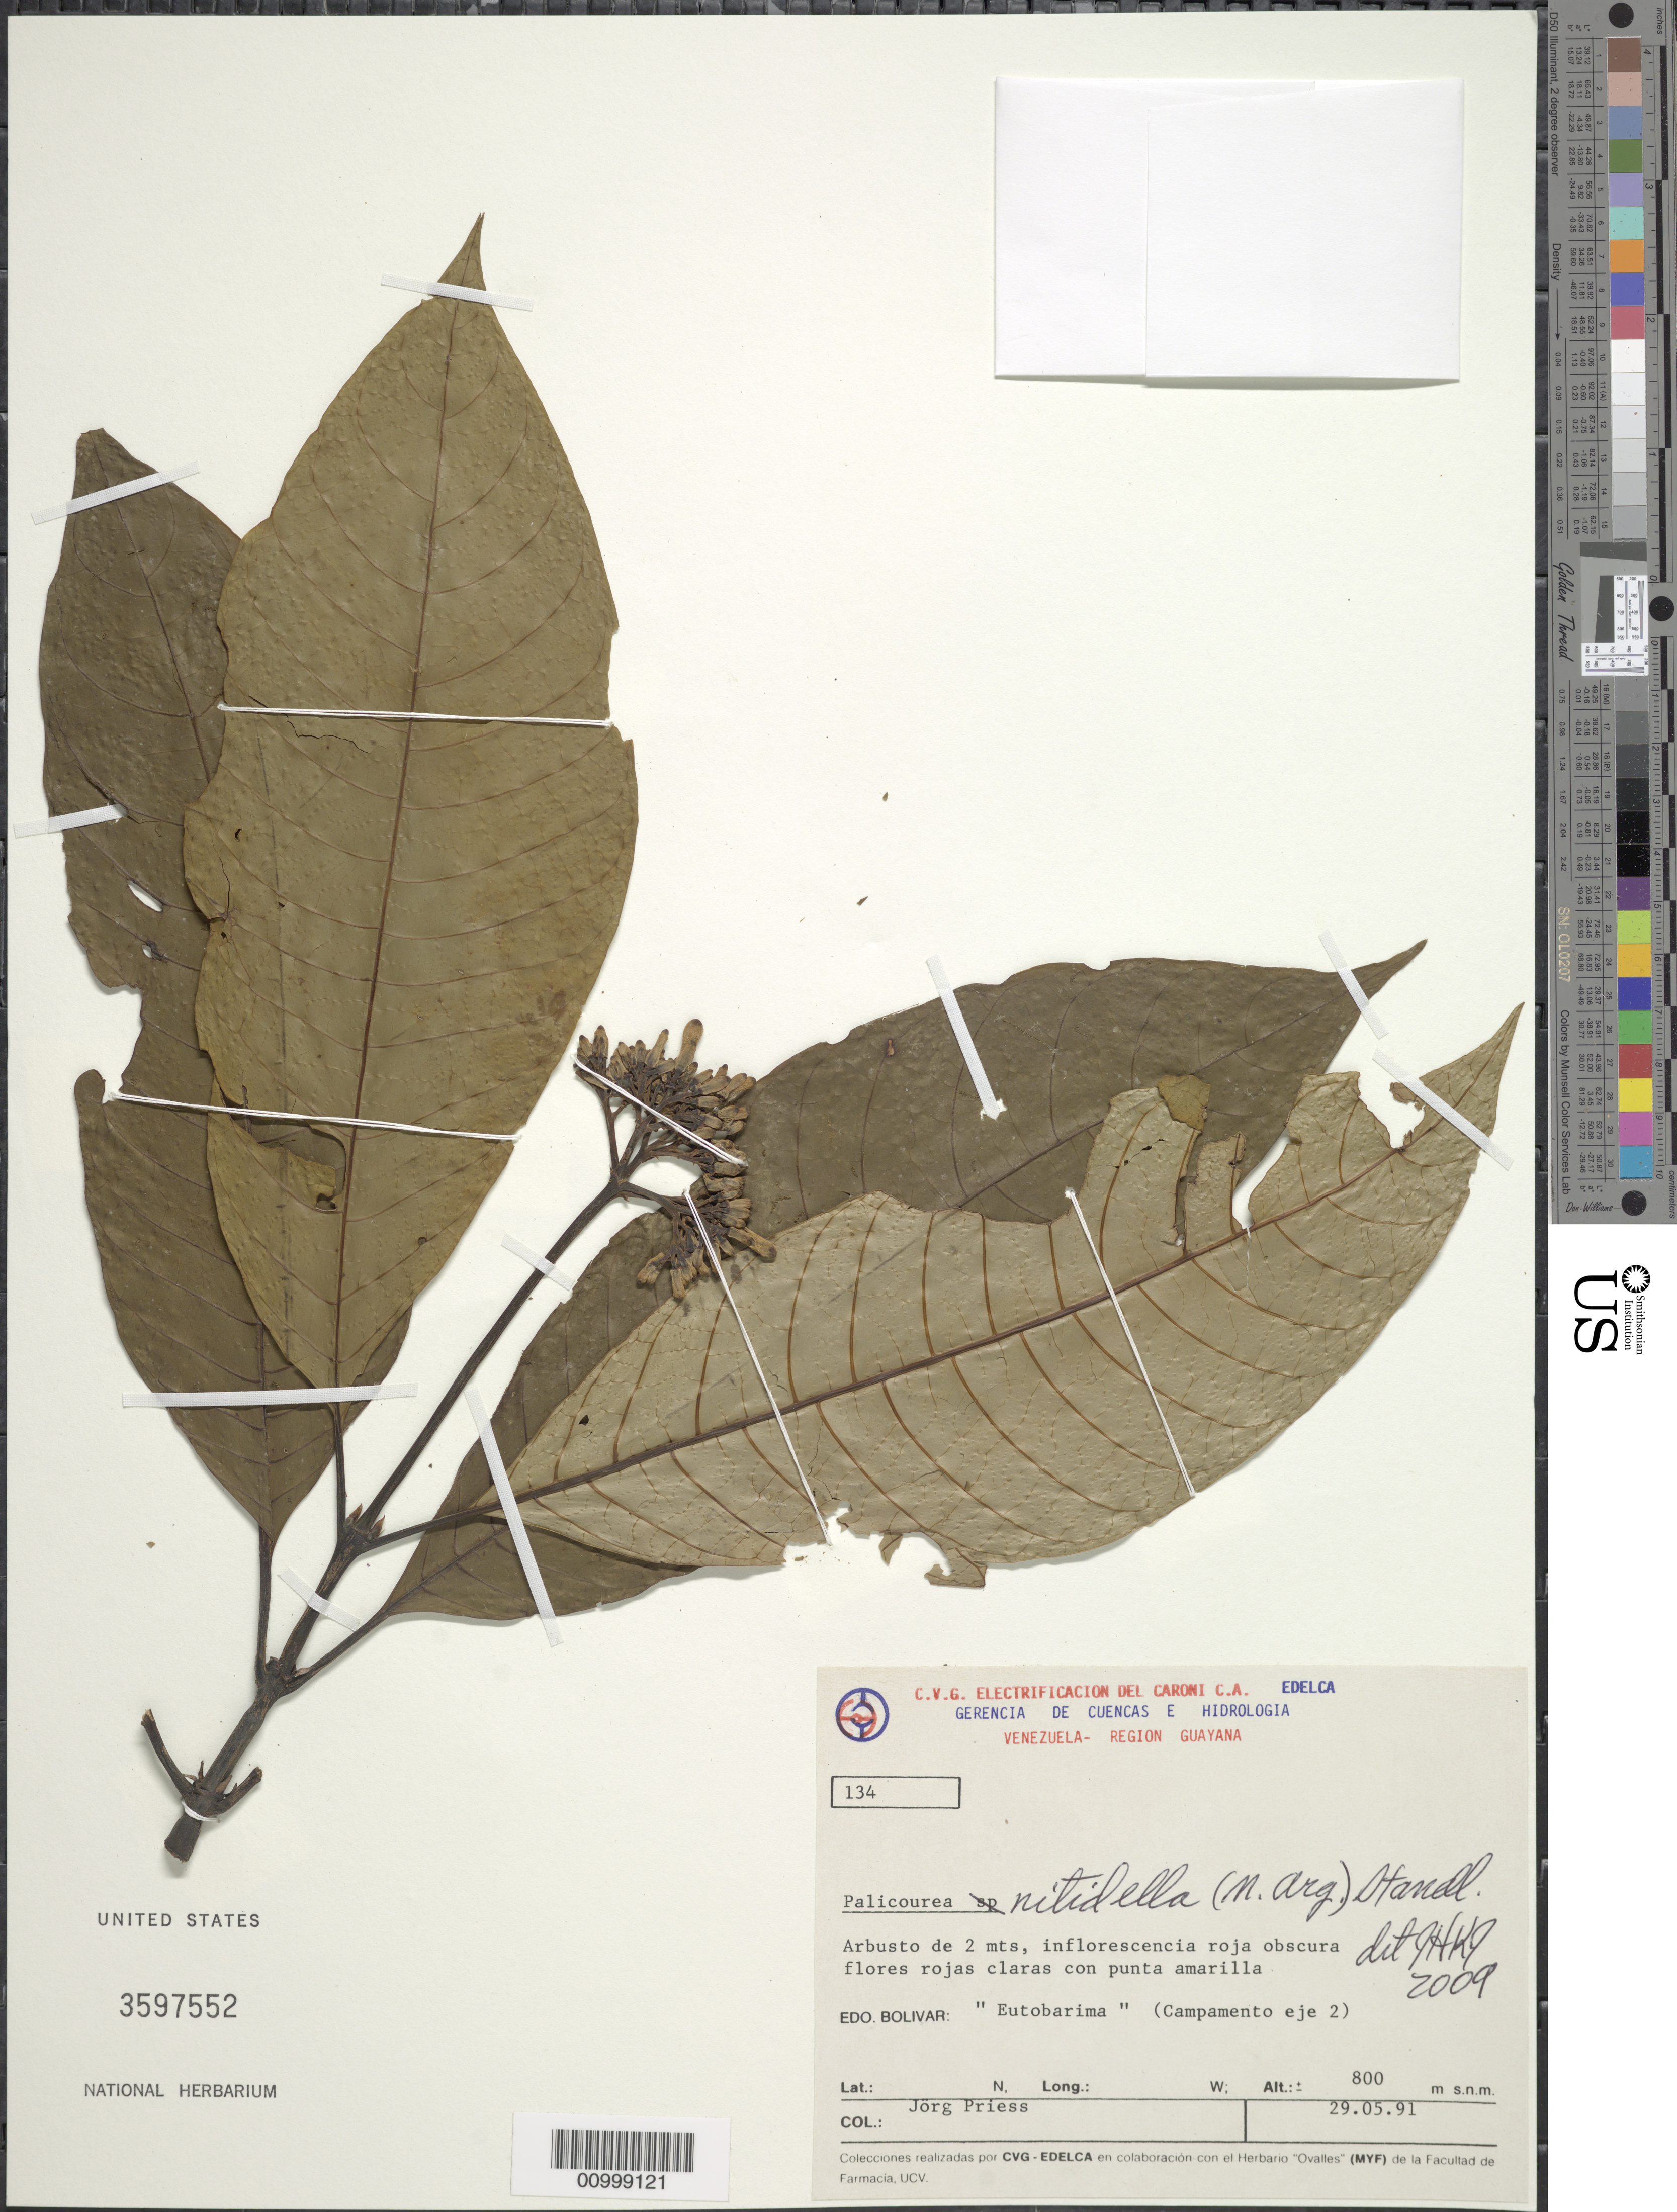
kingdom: Plantae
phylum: Tracheophyta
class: Magnoliopsida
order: Gentianales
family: Rubiaceae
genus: Palicourea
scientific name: Palicourea nitidella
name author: (Müll. Arg.) Standl.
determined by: Kirkbride, J. H.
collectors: J. Priess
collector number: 134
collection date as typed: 29-May-91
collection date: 1991-05-29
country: Venezuela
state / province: Bolívar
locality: "Eutobarima" (Campamento eje 2)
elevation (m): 800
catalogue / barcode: US 3597552